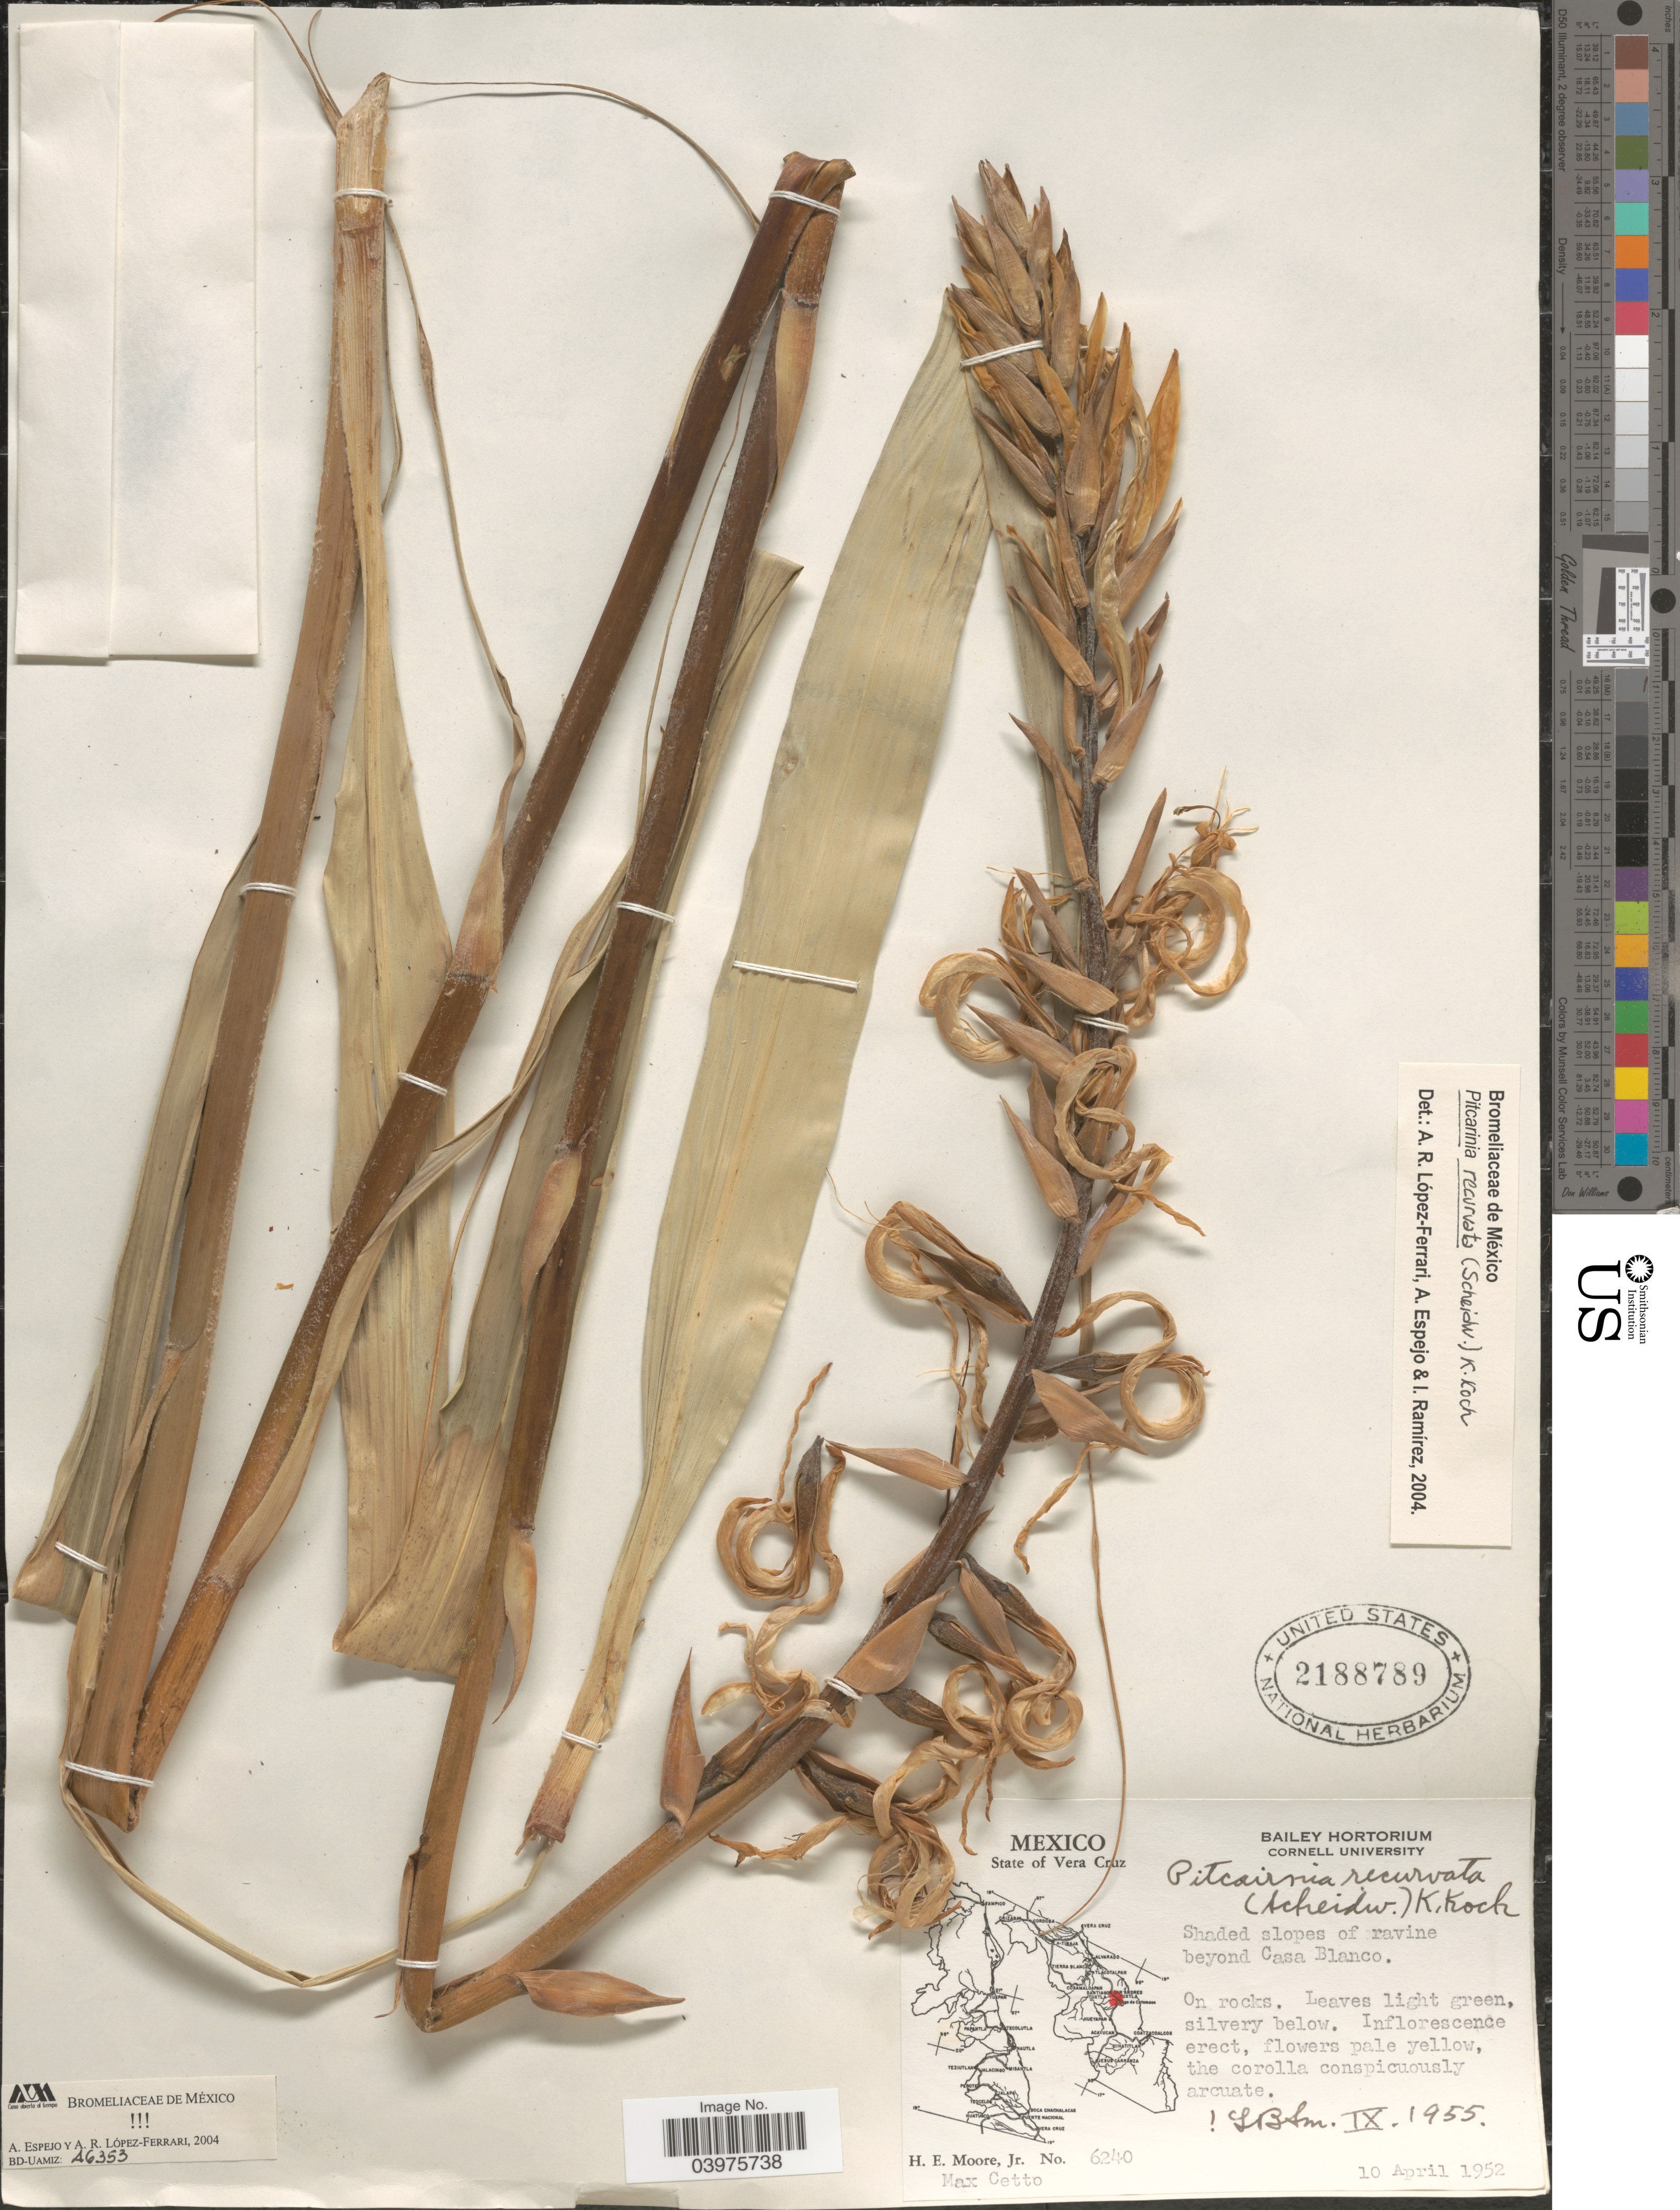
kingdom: Plantae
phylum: Tracheophyta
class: Liliopsida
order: Poales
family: Bromeliaceae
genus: Pitcairnia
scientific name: Pitcairnia recurvata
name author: (Scheidw.) K. Koch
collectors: H. Moore & M. Cetto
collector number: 6240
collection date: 1952-04-10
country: Mexico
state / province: Veracruz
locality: State of Vera Cruz. Shaded slopes of ravine beyond Casa Blanco.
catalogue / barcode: US 2188789